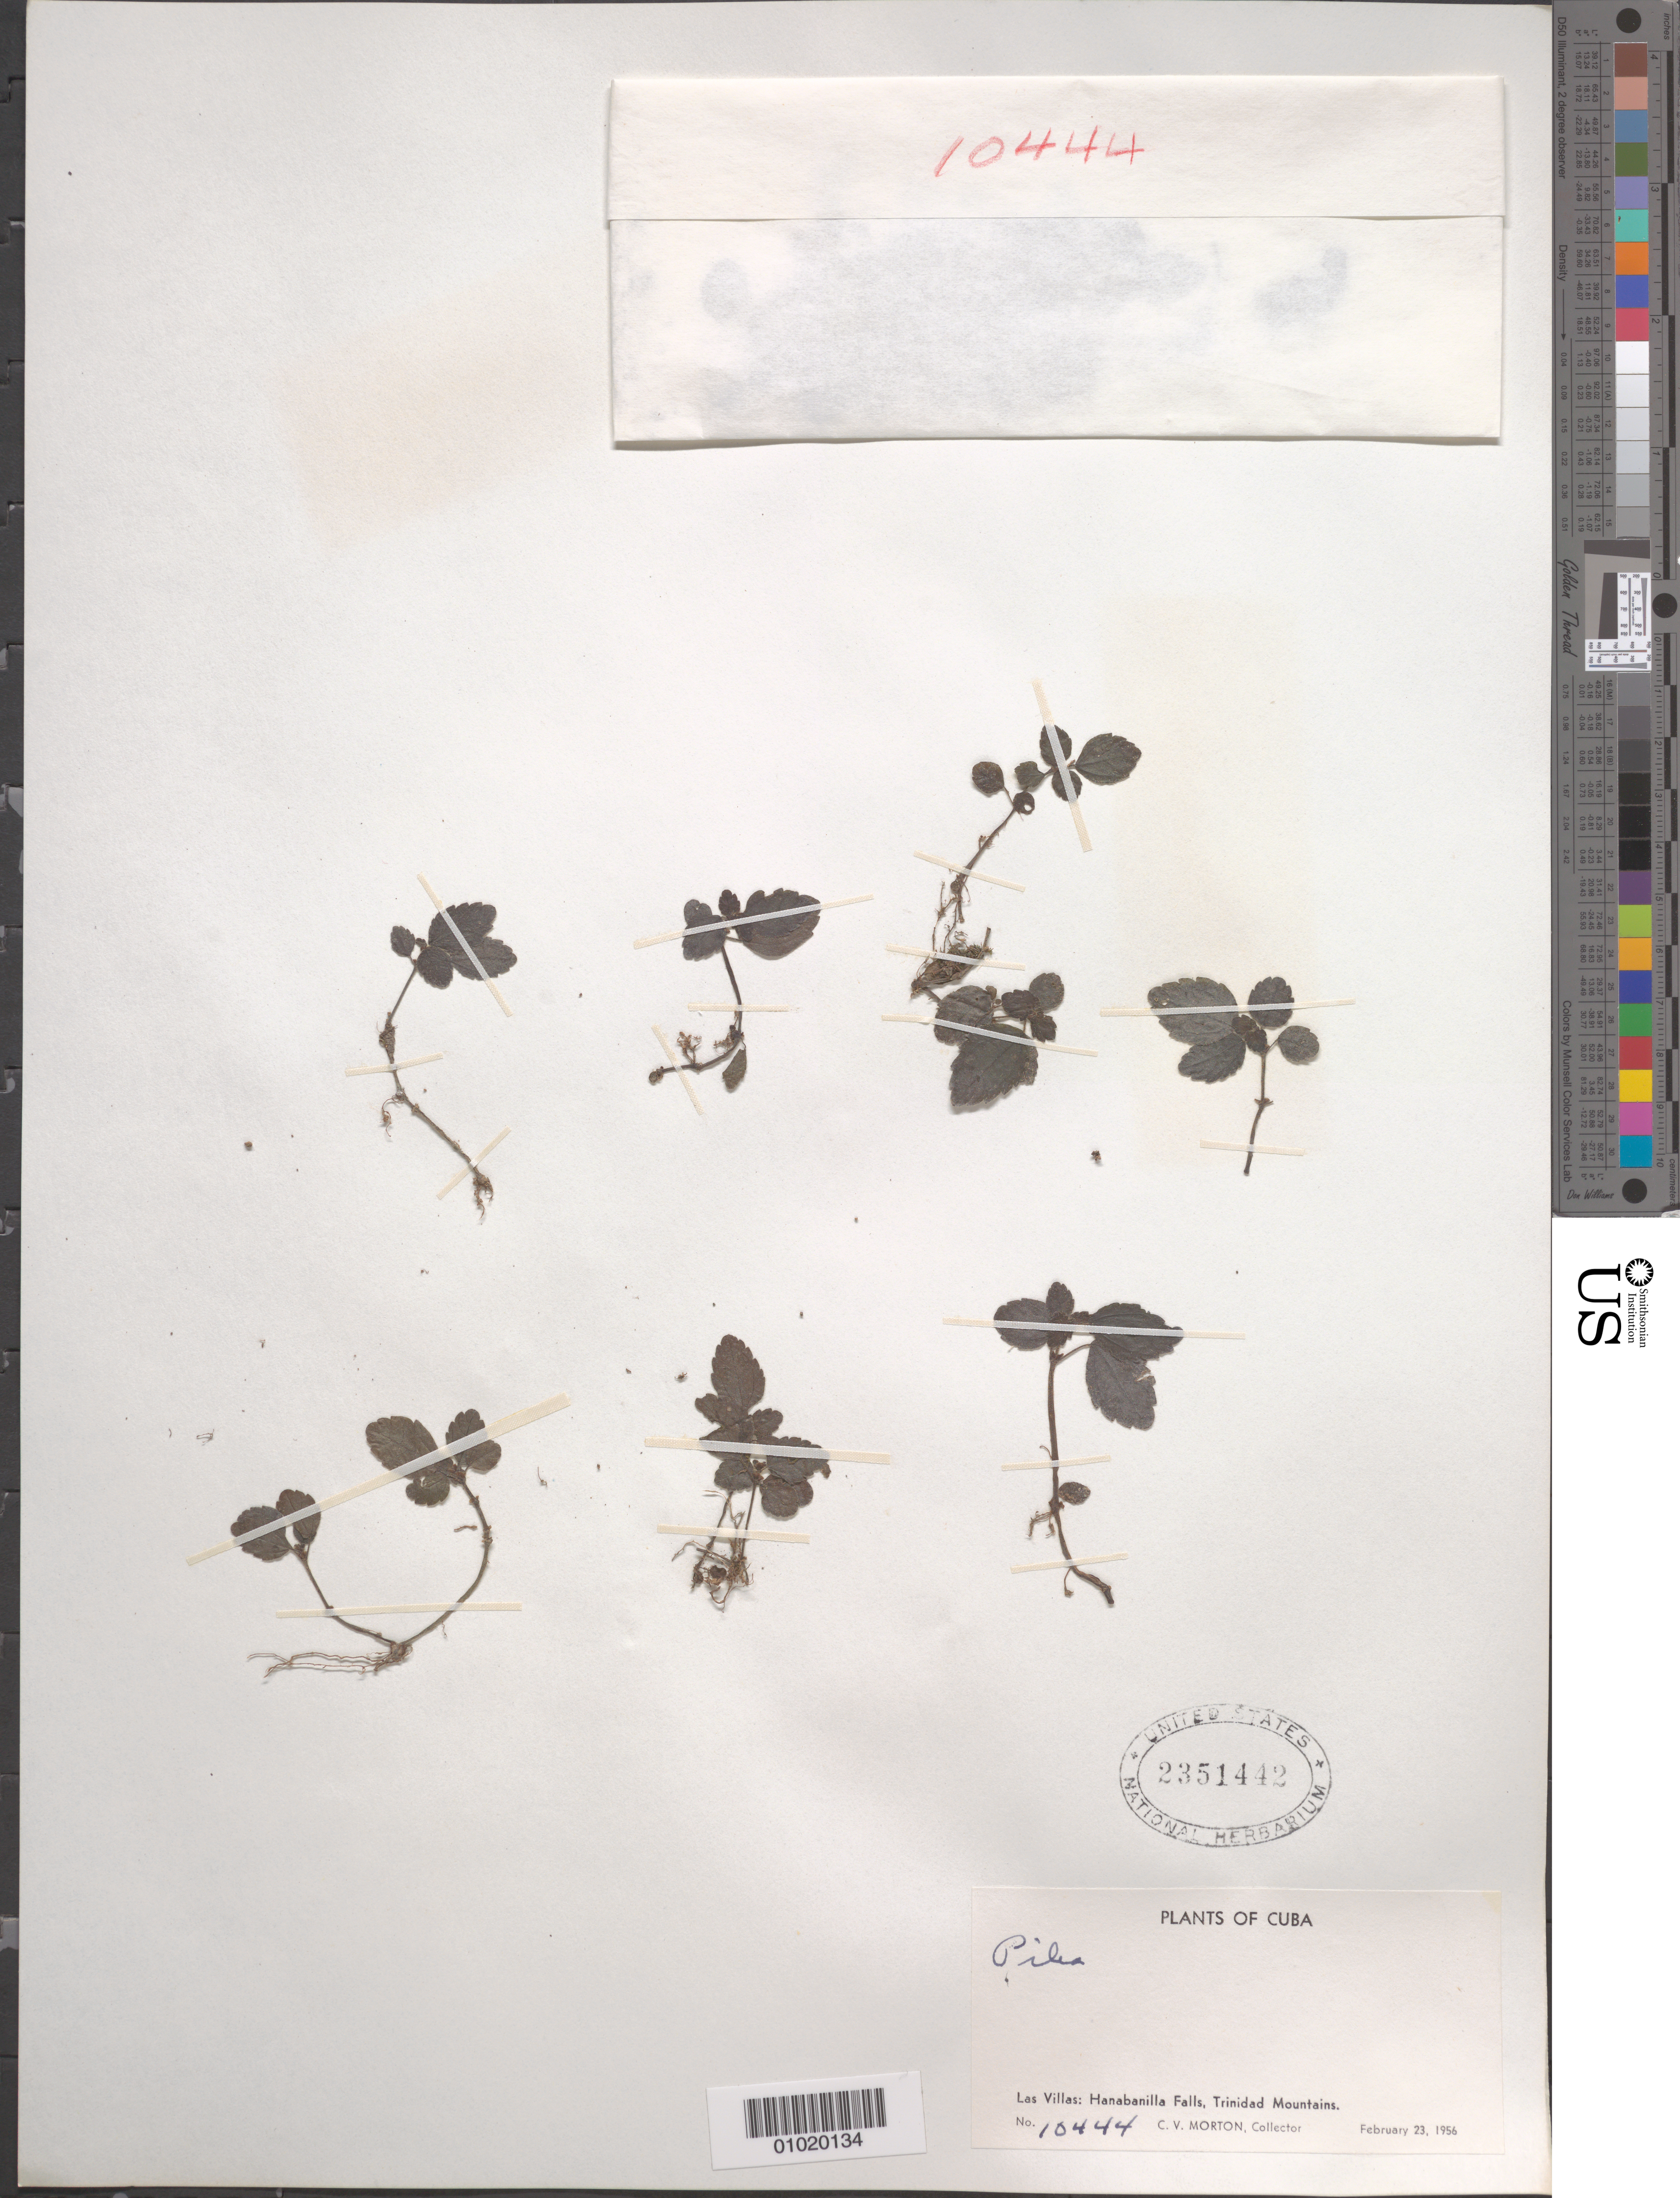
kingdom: Plantae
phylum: Tracheophyta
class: Magnoliopsida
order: Rosales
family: Urticaceae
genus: Pilea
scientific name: Pilea sp.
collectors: C. V. Morton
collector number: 10444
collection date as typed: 23 Feb 1956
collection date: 1956-02-23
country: Cuba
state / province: Las Villas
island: Cuba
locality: Hanabanilla Falls, Trinidad Mountains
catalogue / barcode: US 2351442